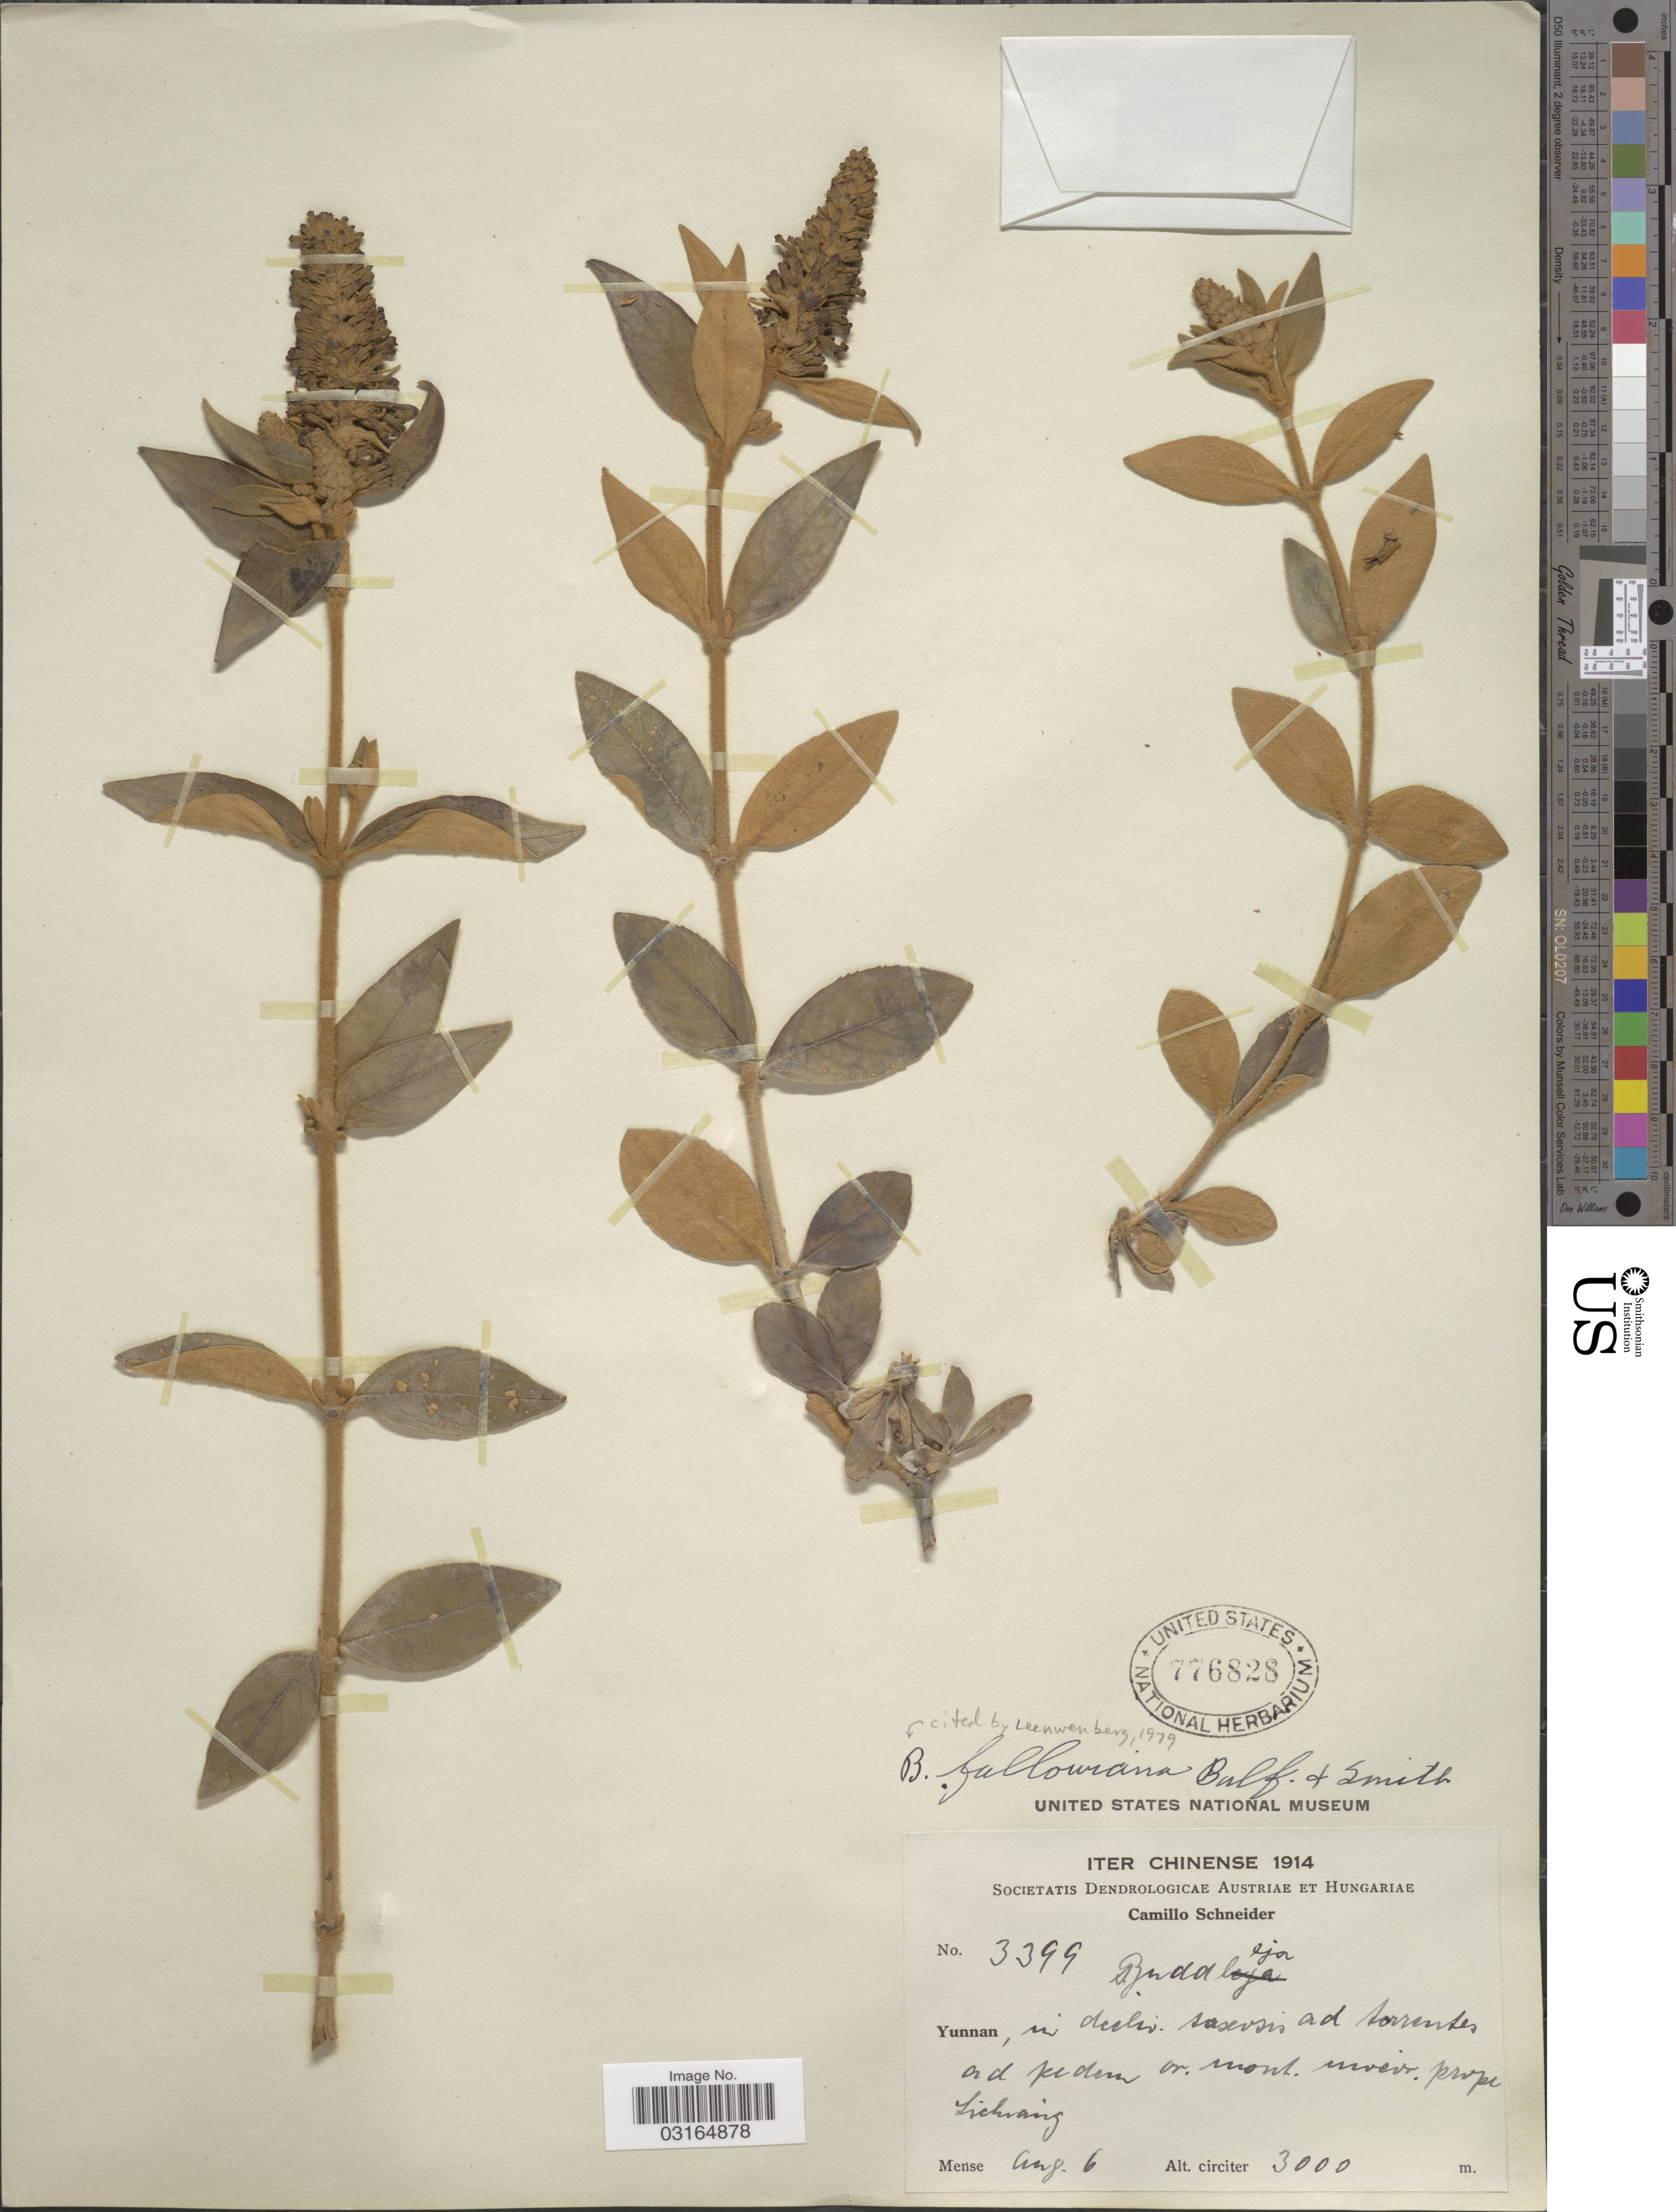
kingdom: Plantae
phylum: Tracheophyta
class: Magnoliopsida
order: Lamiales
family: Scrophulariaceae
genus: Buddleja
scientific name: Buddleja fallowiana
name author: Balf. f. & W.W. Sm.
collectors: C. K. Schneider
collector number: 3399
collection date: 1914-08-06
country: China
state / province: Yunnan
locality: Mont. Niveor. prope Lichiang.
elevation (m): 3000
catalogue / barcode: US 776828